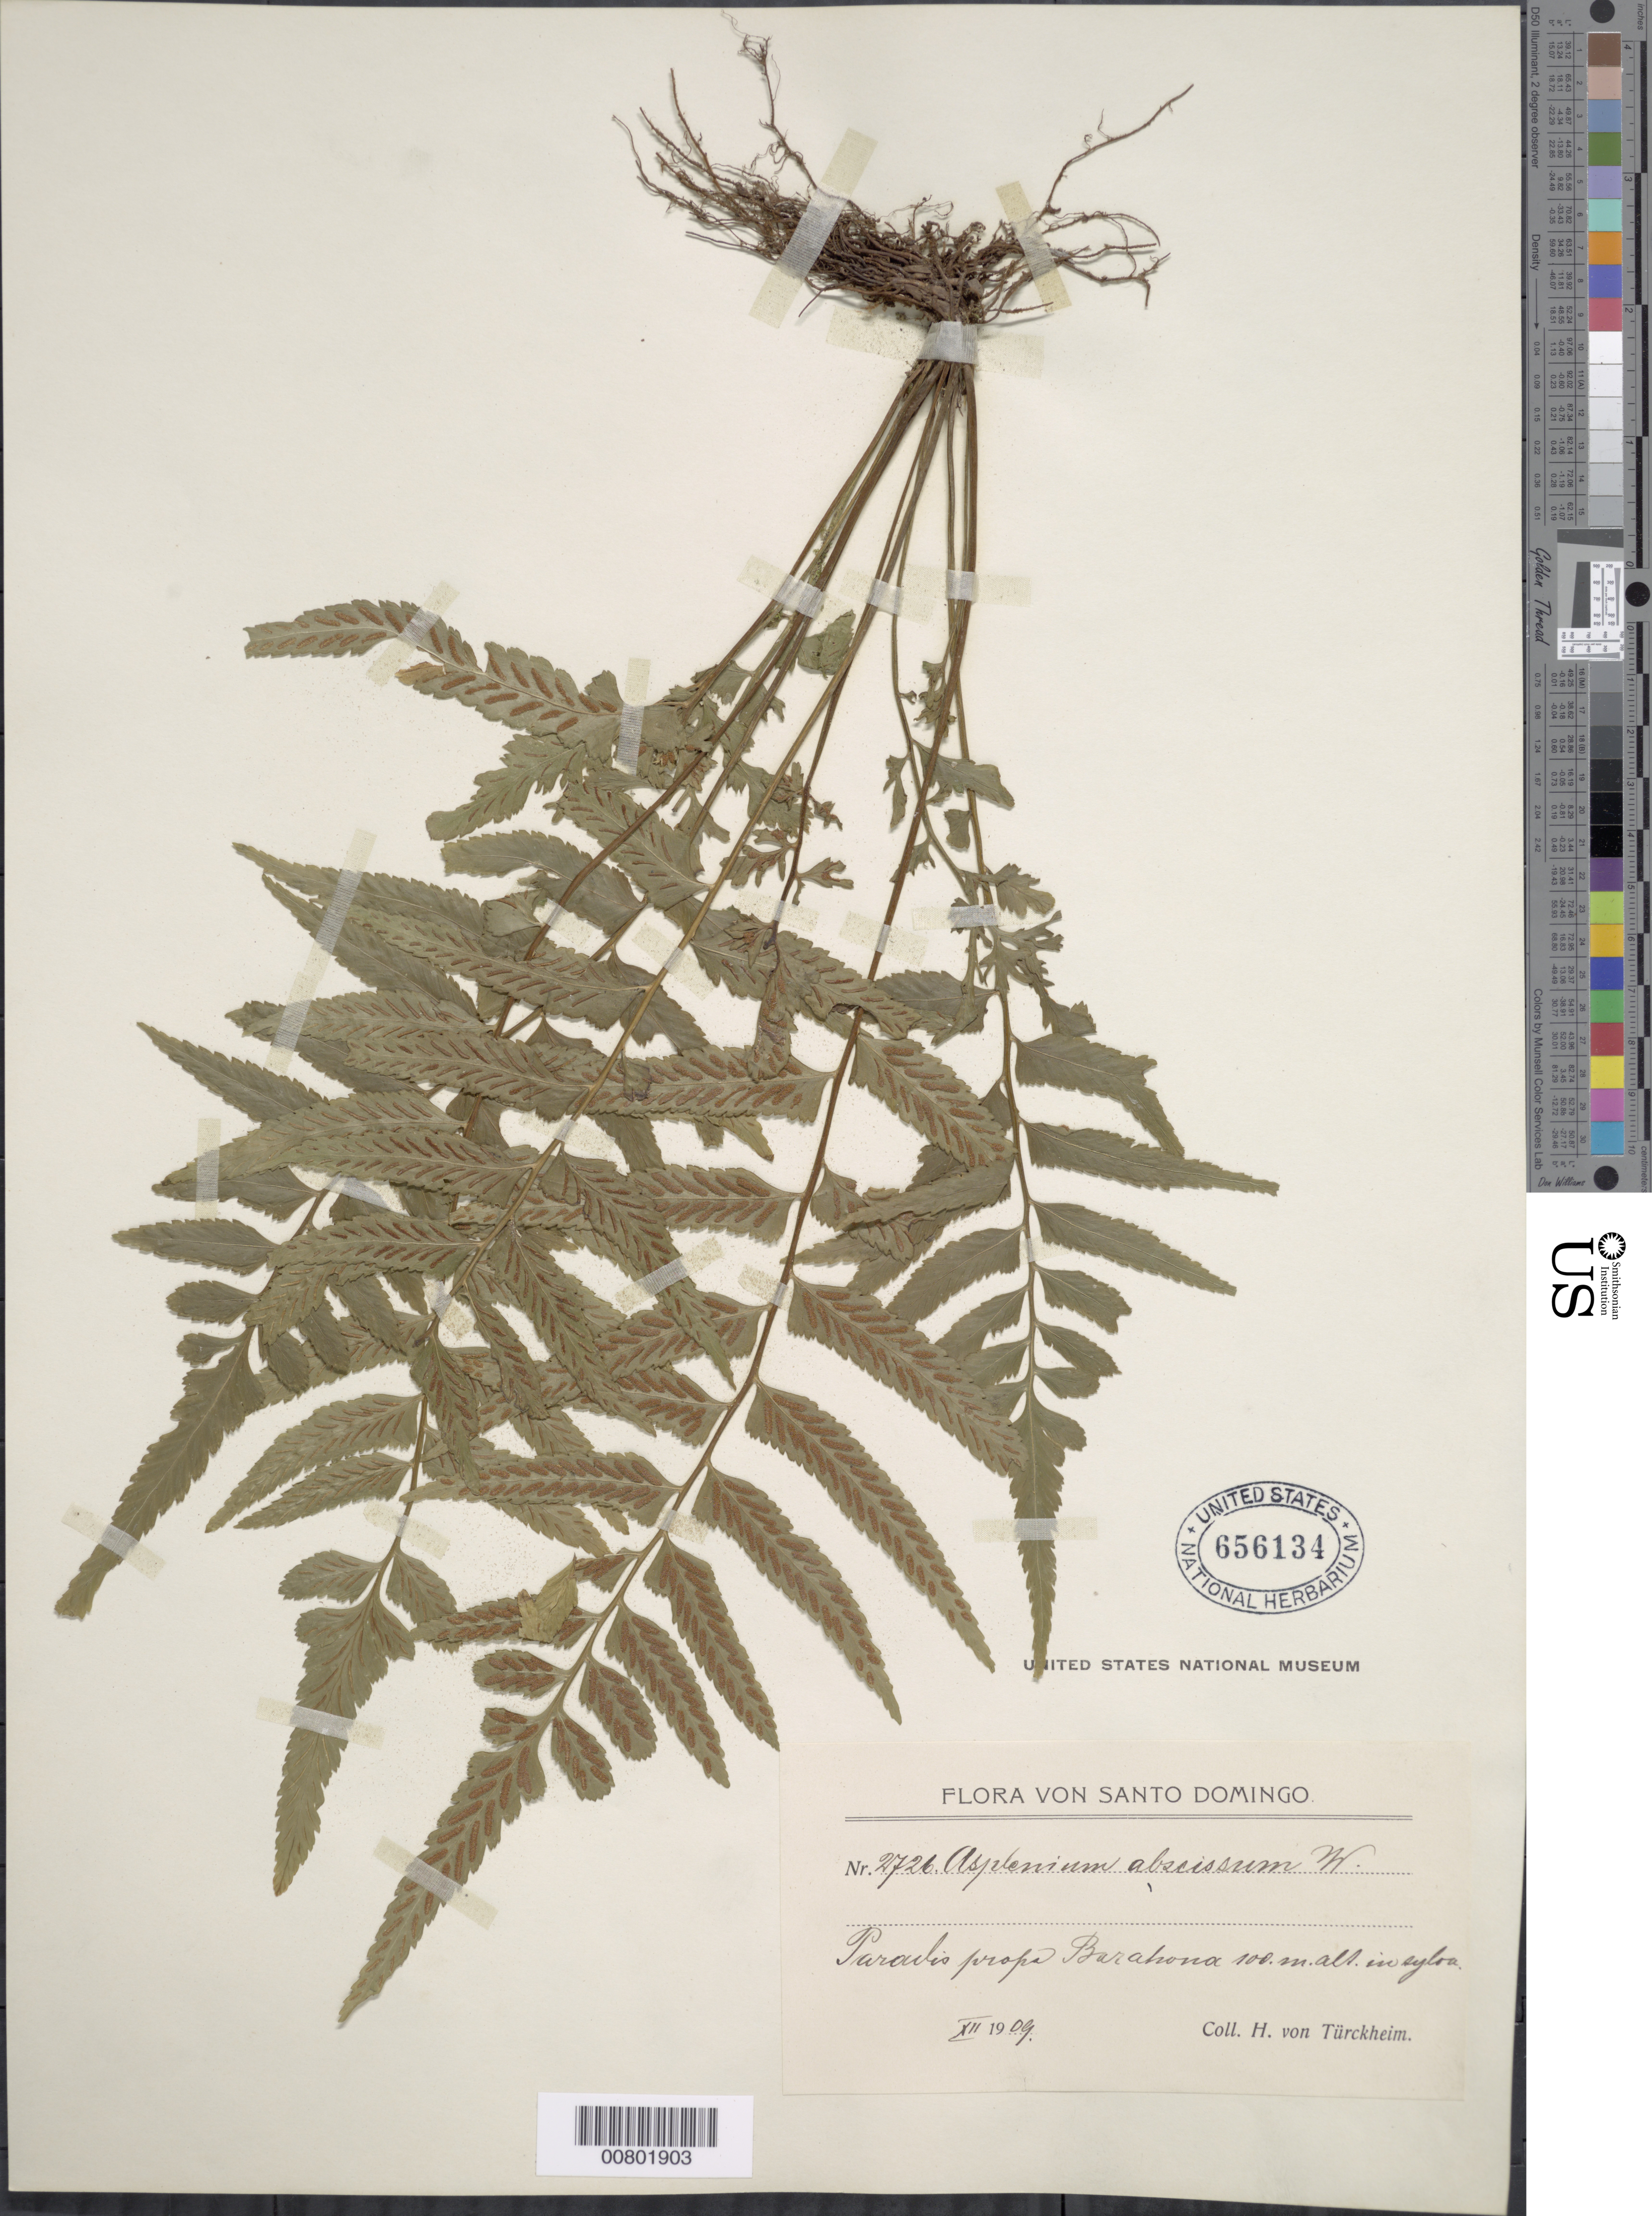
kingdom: Plantae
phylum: Tracheophyta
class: Polypodiopsida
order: Polypodiales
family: Aspleniaceae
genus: Asplenium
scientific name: Asplenium abscissum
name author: Willd.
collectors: H. von Türckheim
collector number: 2726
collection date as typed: Dec 1909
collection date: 1909-12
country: Dominican Republic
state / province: Barahona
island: Hispaniola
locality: Paradis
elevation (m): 100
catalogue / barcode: US 656134